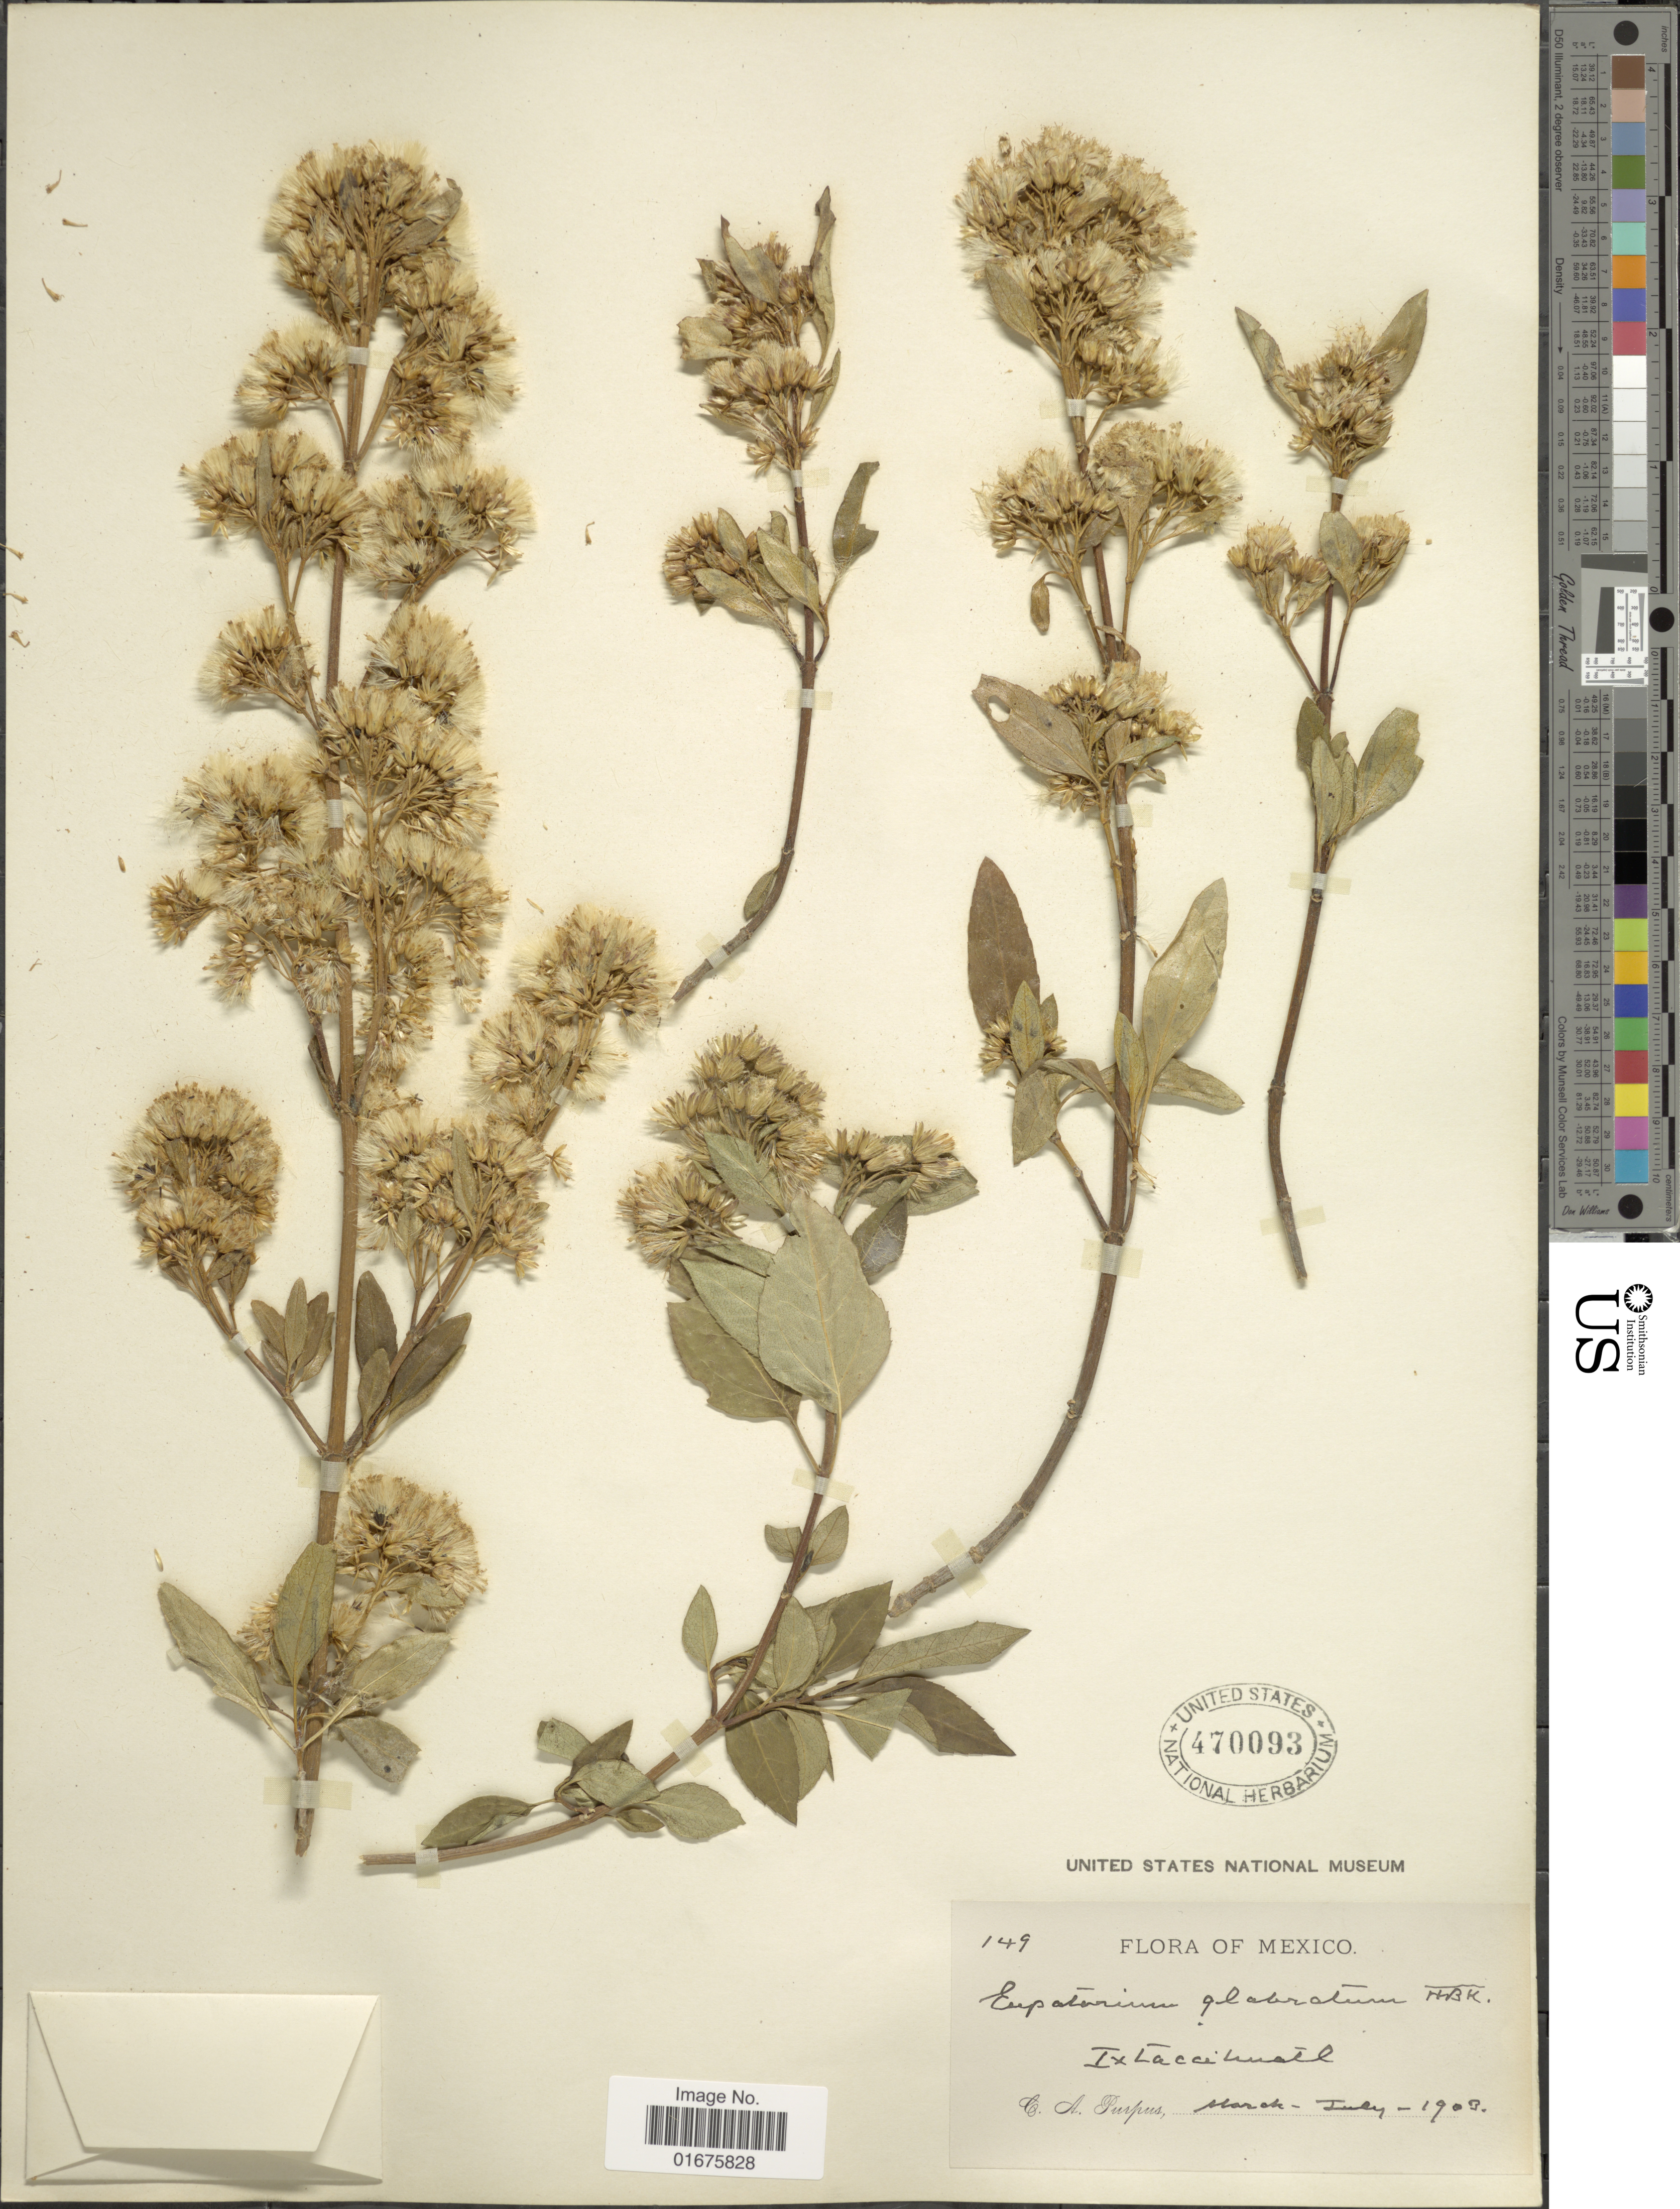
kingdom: Plantae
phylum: Tracheophyta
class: Magnoliopsida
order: Asterales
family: Asteraceae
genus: Ageratina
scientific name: Ageratina glabrata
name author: (Kunth) R.M. King & H. Rob.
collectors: C. A. Purpus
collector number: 149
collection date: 1903-03/1903-07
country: Mexico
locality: Iztaccihuatl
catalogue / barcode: US 470093